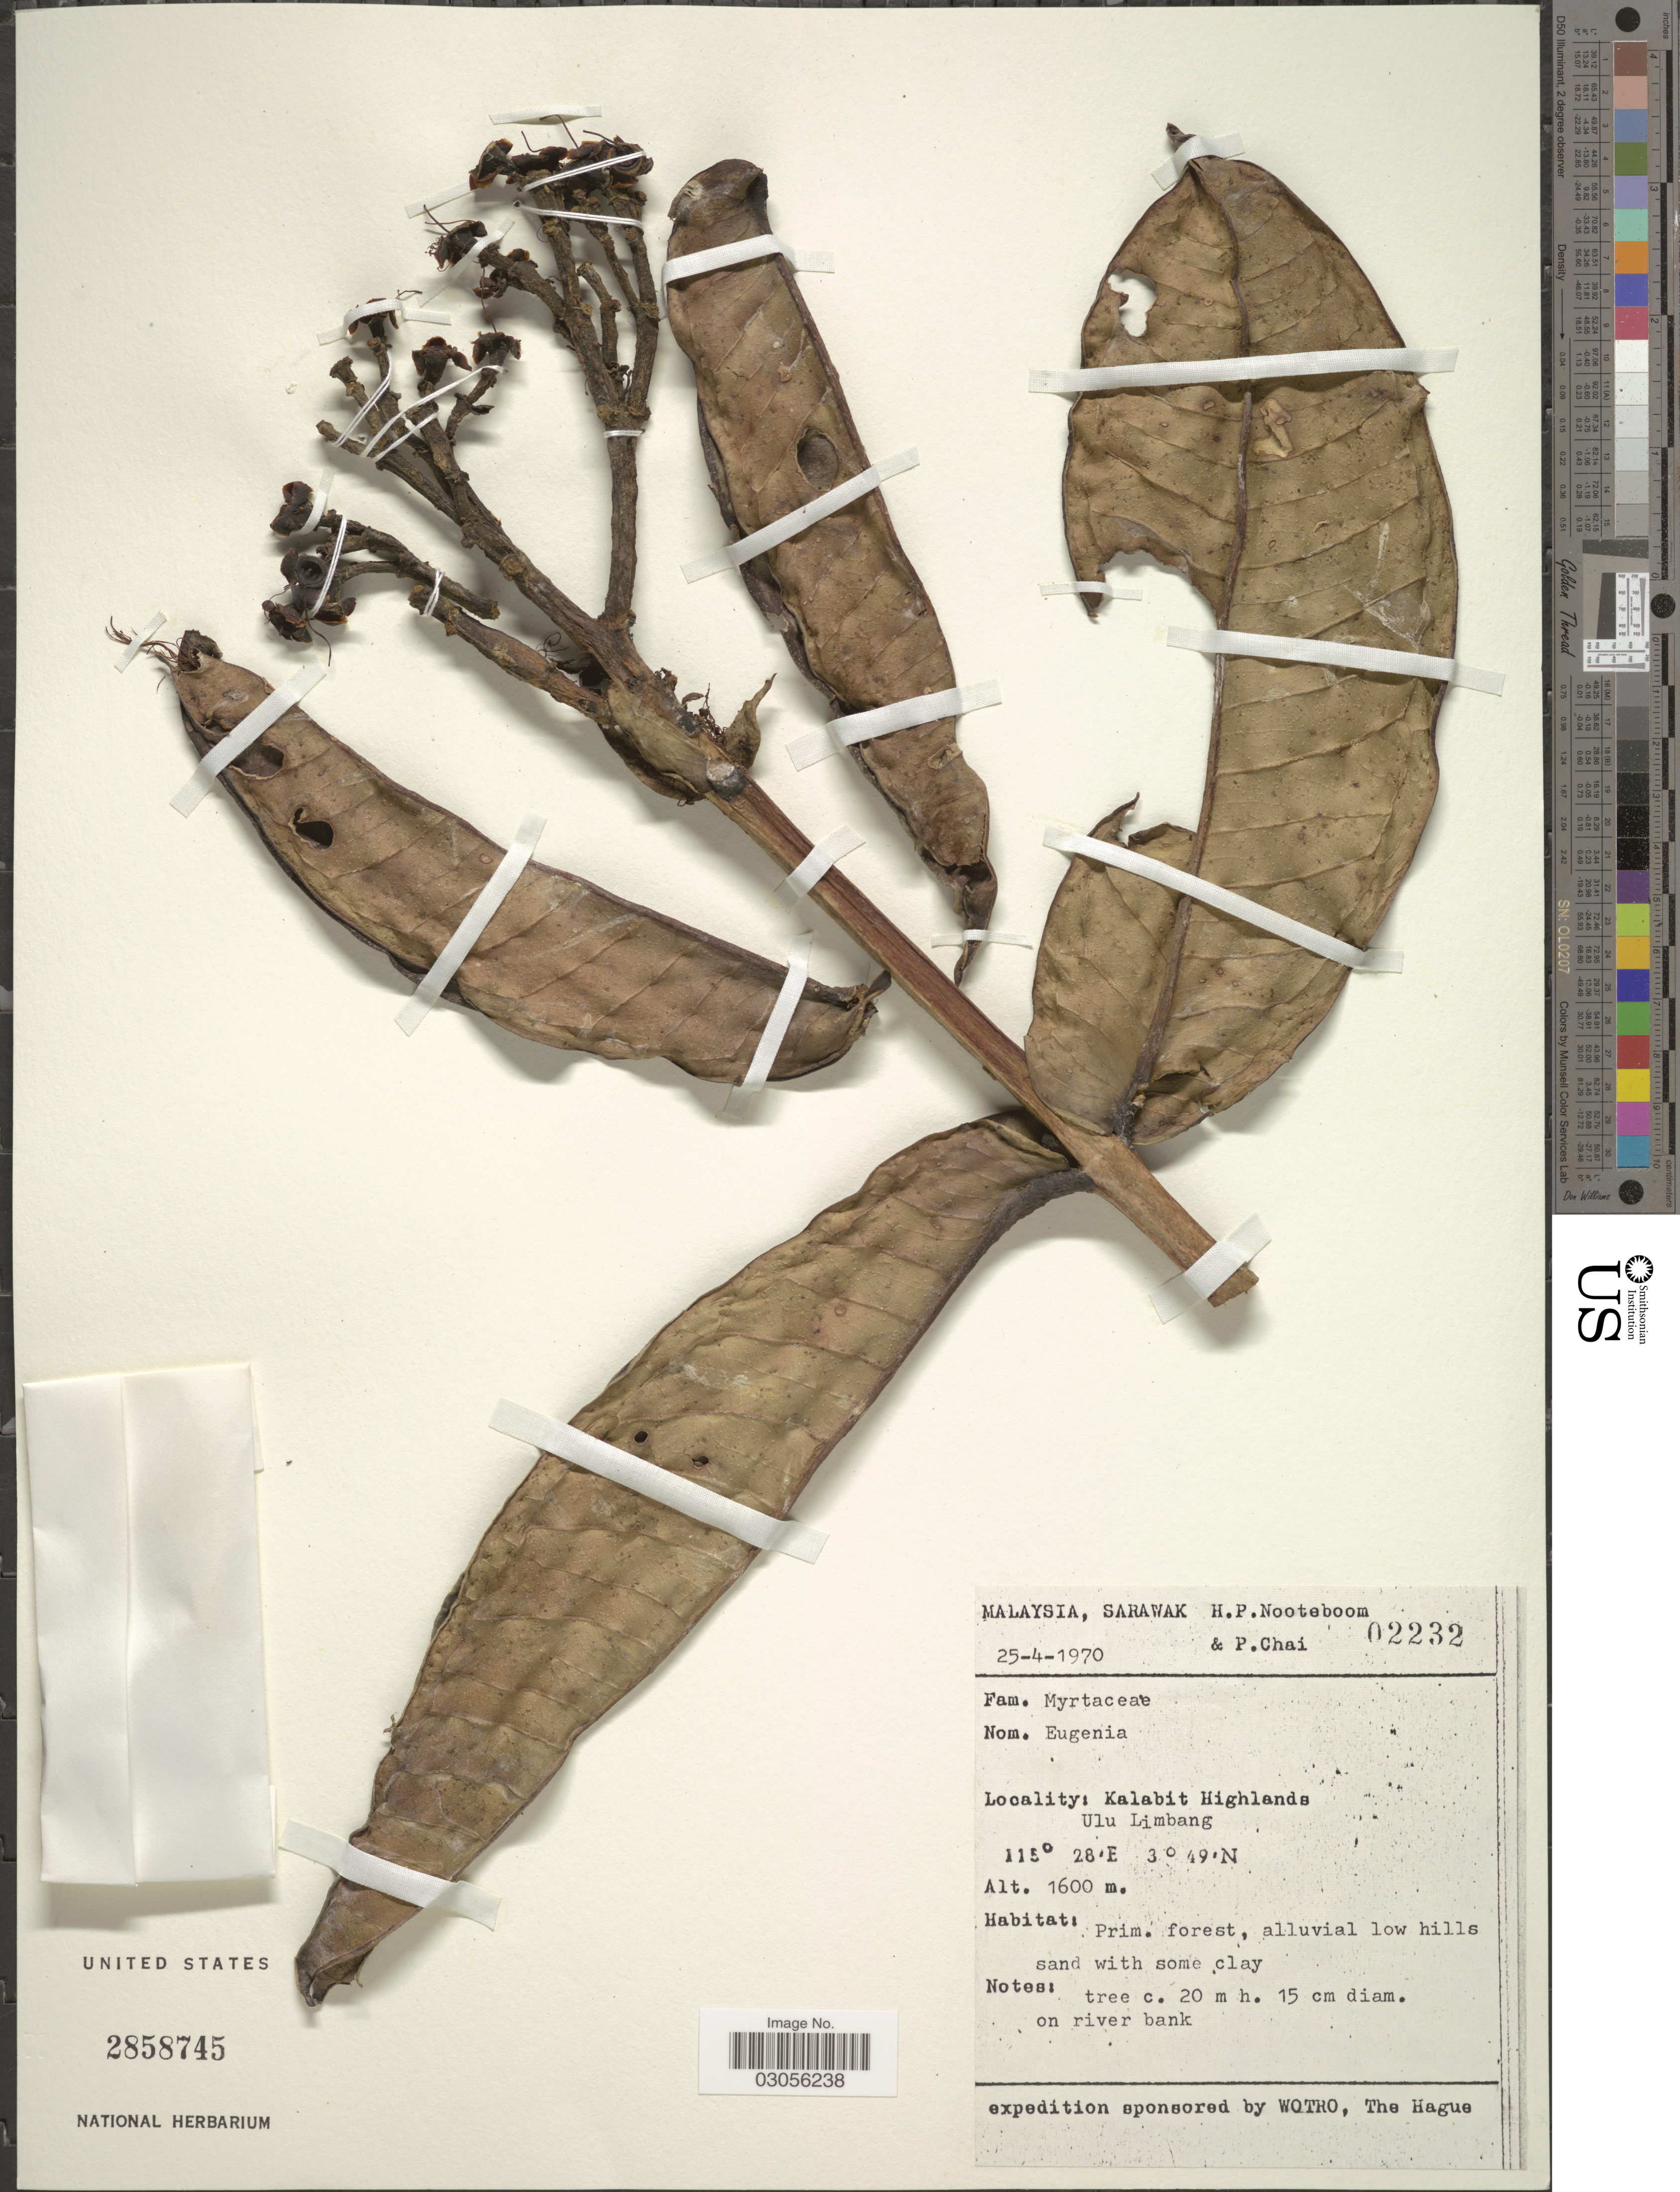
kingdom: Plantae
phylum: Tracheophyta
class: Magnoliopsida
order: Myrtales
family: Myrtaceae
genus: Syzygium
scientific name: Syzygium sp.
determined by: Strong, M. T., (US), Smithsonian Institution - National Museum of Natural History (UNITED STATES)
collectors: H. P. Nooteboom & P. Chai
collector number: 02232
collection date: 1970-04-25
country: Malaysia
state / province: Sarawak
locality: Kalabit Highlands. Bario, Bario Pamerarioriver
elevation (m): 1600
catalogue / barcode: US 2858745